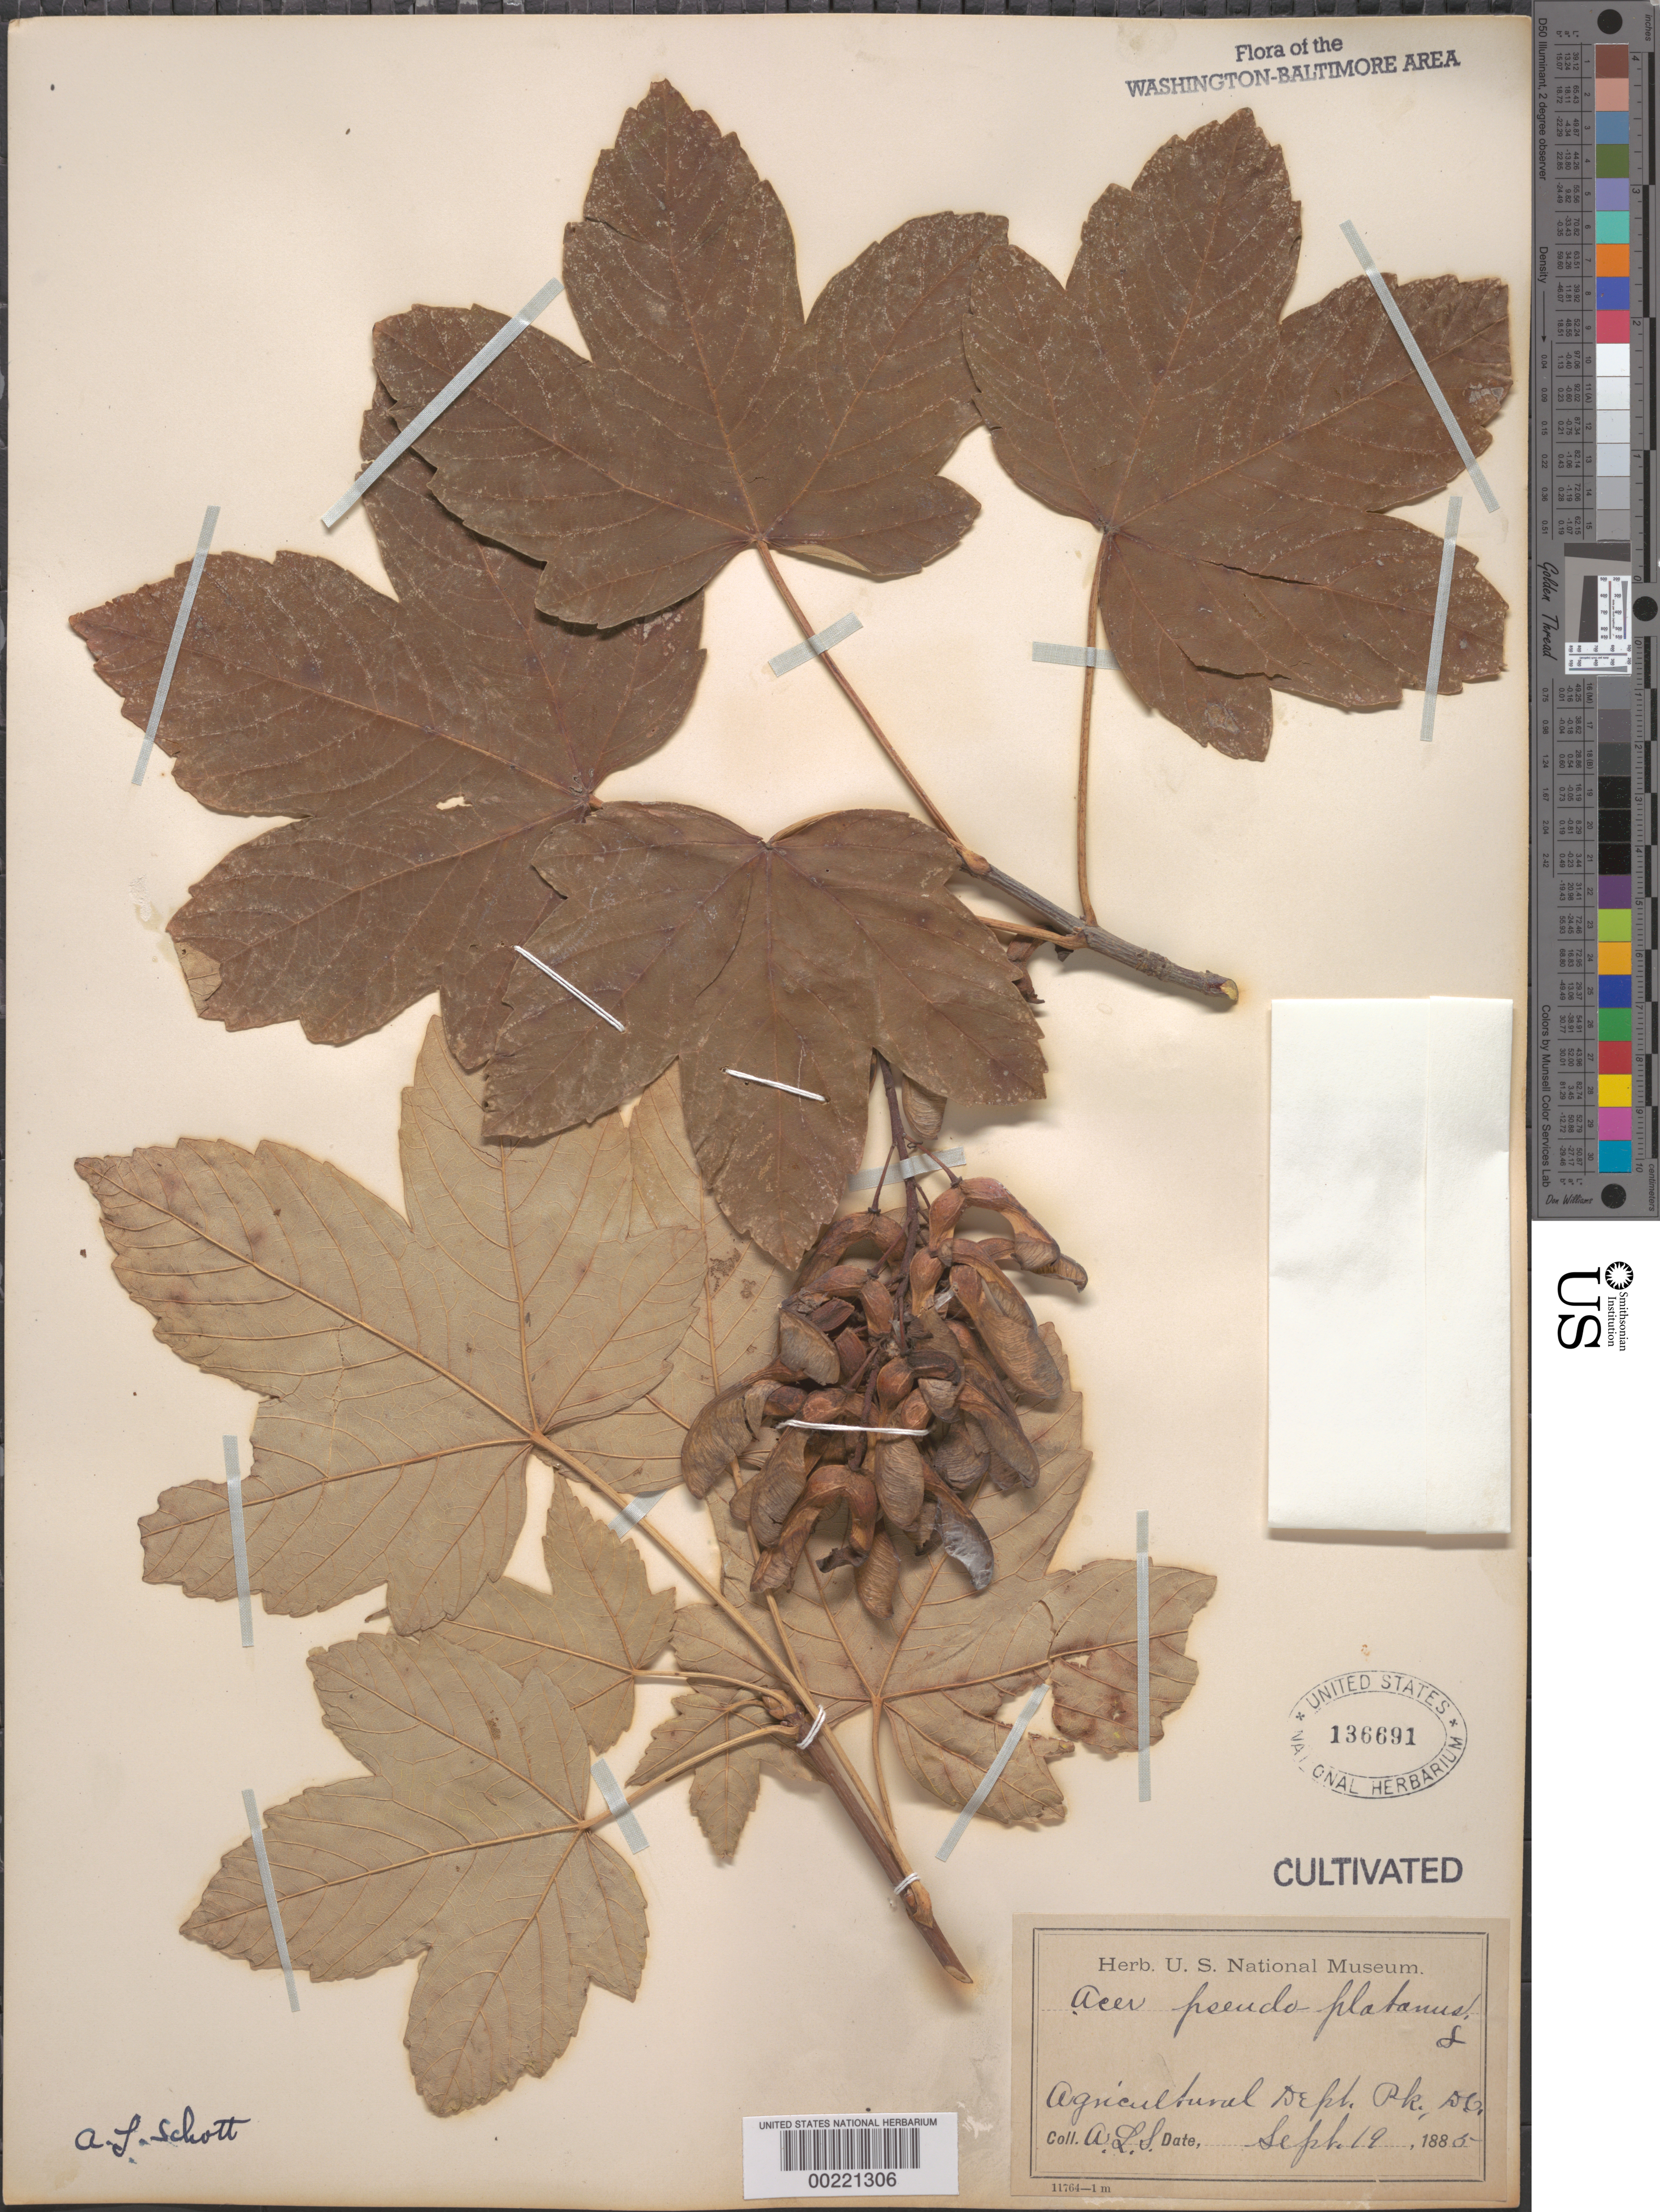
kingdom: Plantae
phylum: Tracheophyta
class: Magnoliopsida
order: Sapindales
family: Sapindaceae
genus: Acer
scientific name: Acer pseudoplatanus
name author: L.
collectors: A. L. Schott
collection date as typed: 19 Sep 1885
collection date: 1885-09-19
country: United States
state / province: District of Columbia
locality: Department of Agriculture Park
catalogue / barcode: US 136691